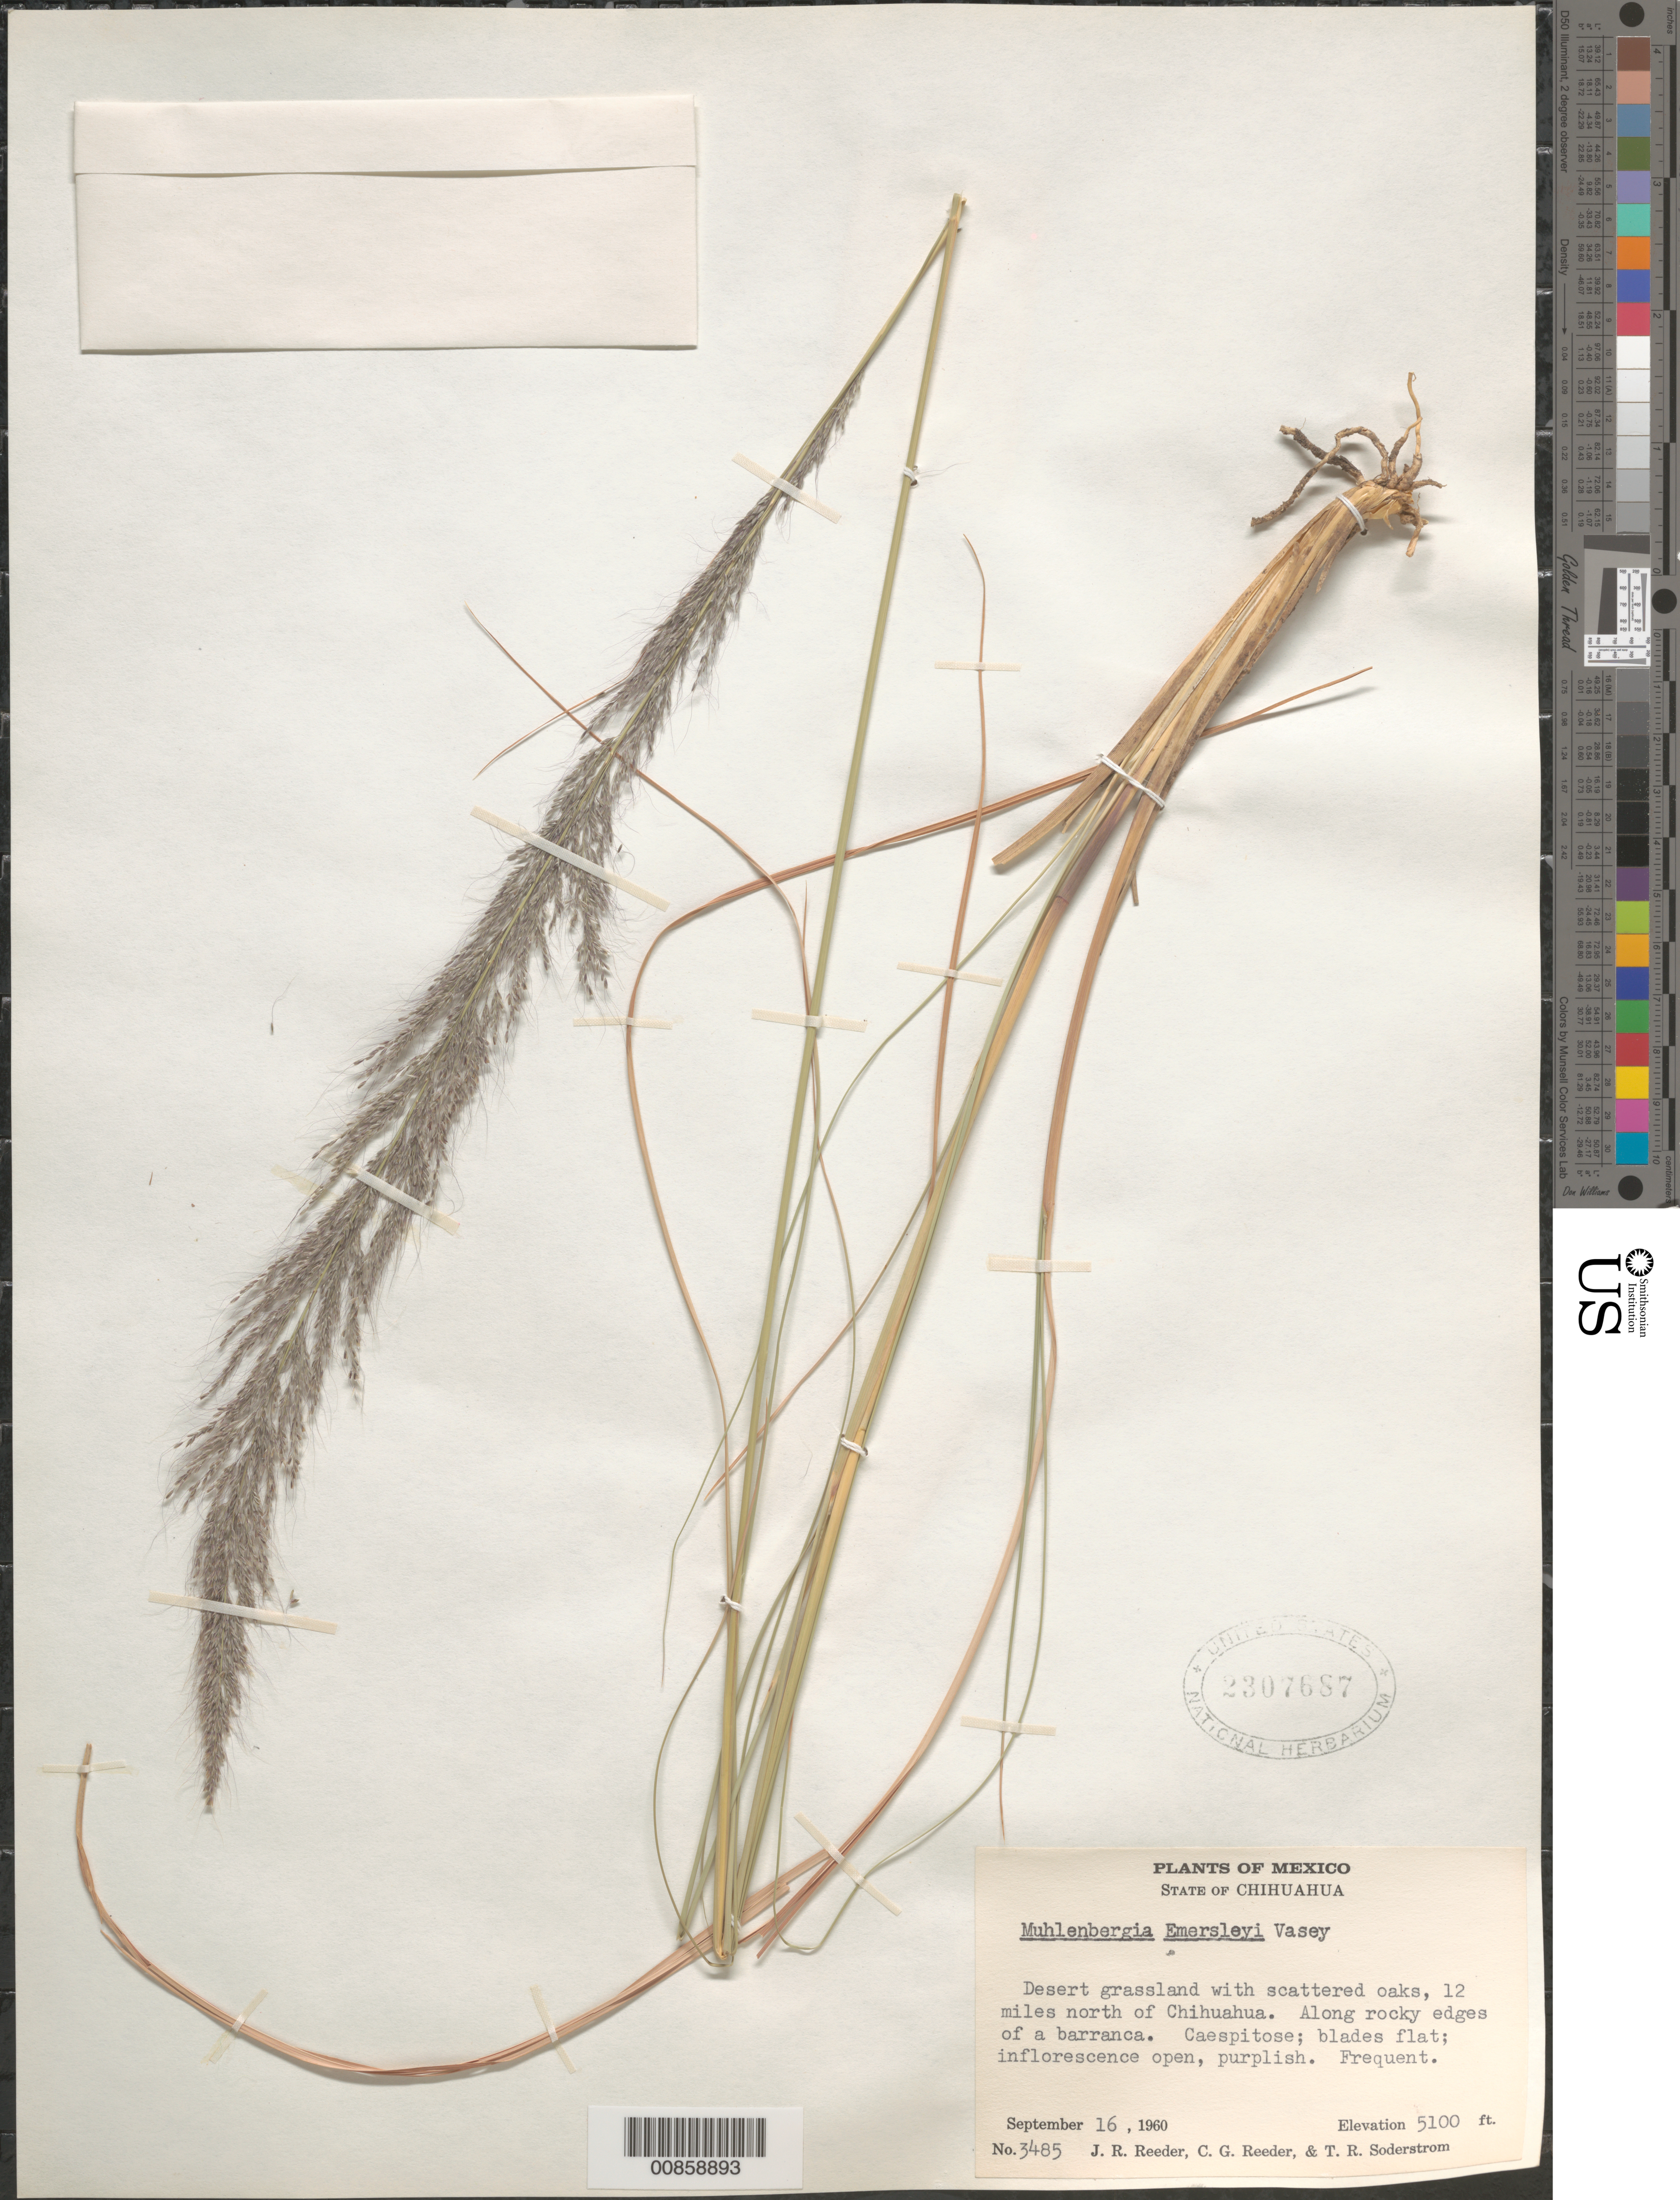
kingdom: Plantae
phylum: Tracheophyta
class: Liliopsida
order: Poales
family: Poaceae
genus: Muhlenbergia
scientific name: Muhlenbergia emersleyi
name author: Vasey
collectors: J. R. Reeder, C. G. Reeder & T. R. Soderstrom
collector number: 3485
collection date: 1960-09-16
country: Mexico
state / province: Chihuahua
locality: Desert grassland with scattered oaks, 12 miles north of Chihuahua.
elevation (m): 1554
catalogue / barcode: US 2307687